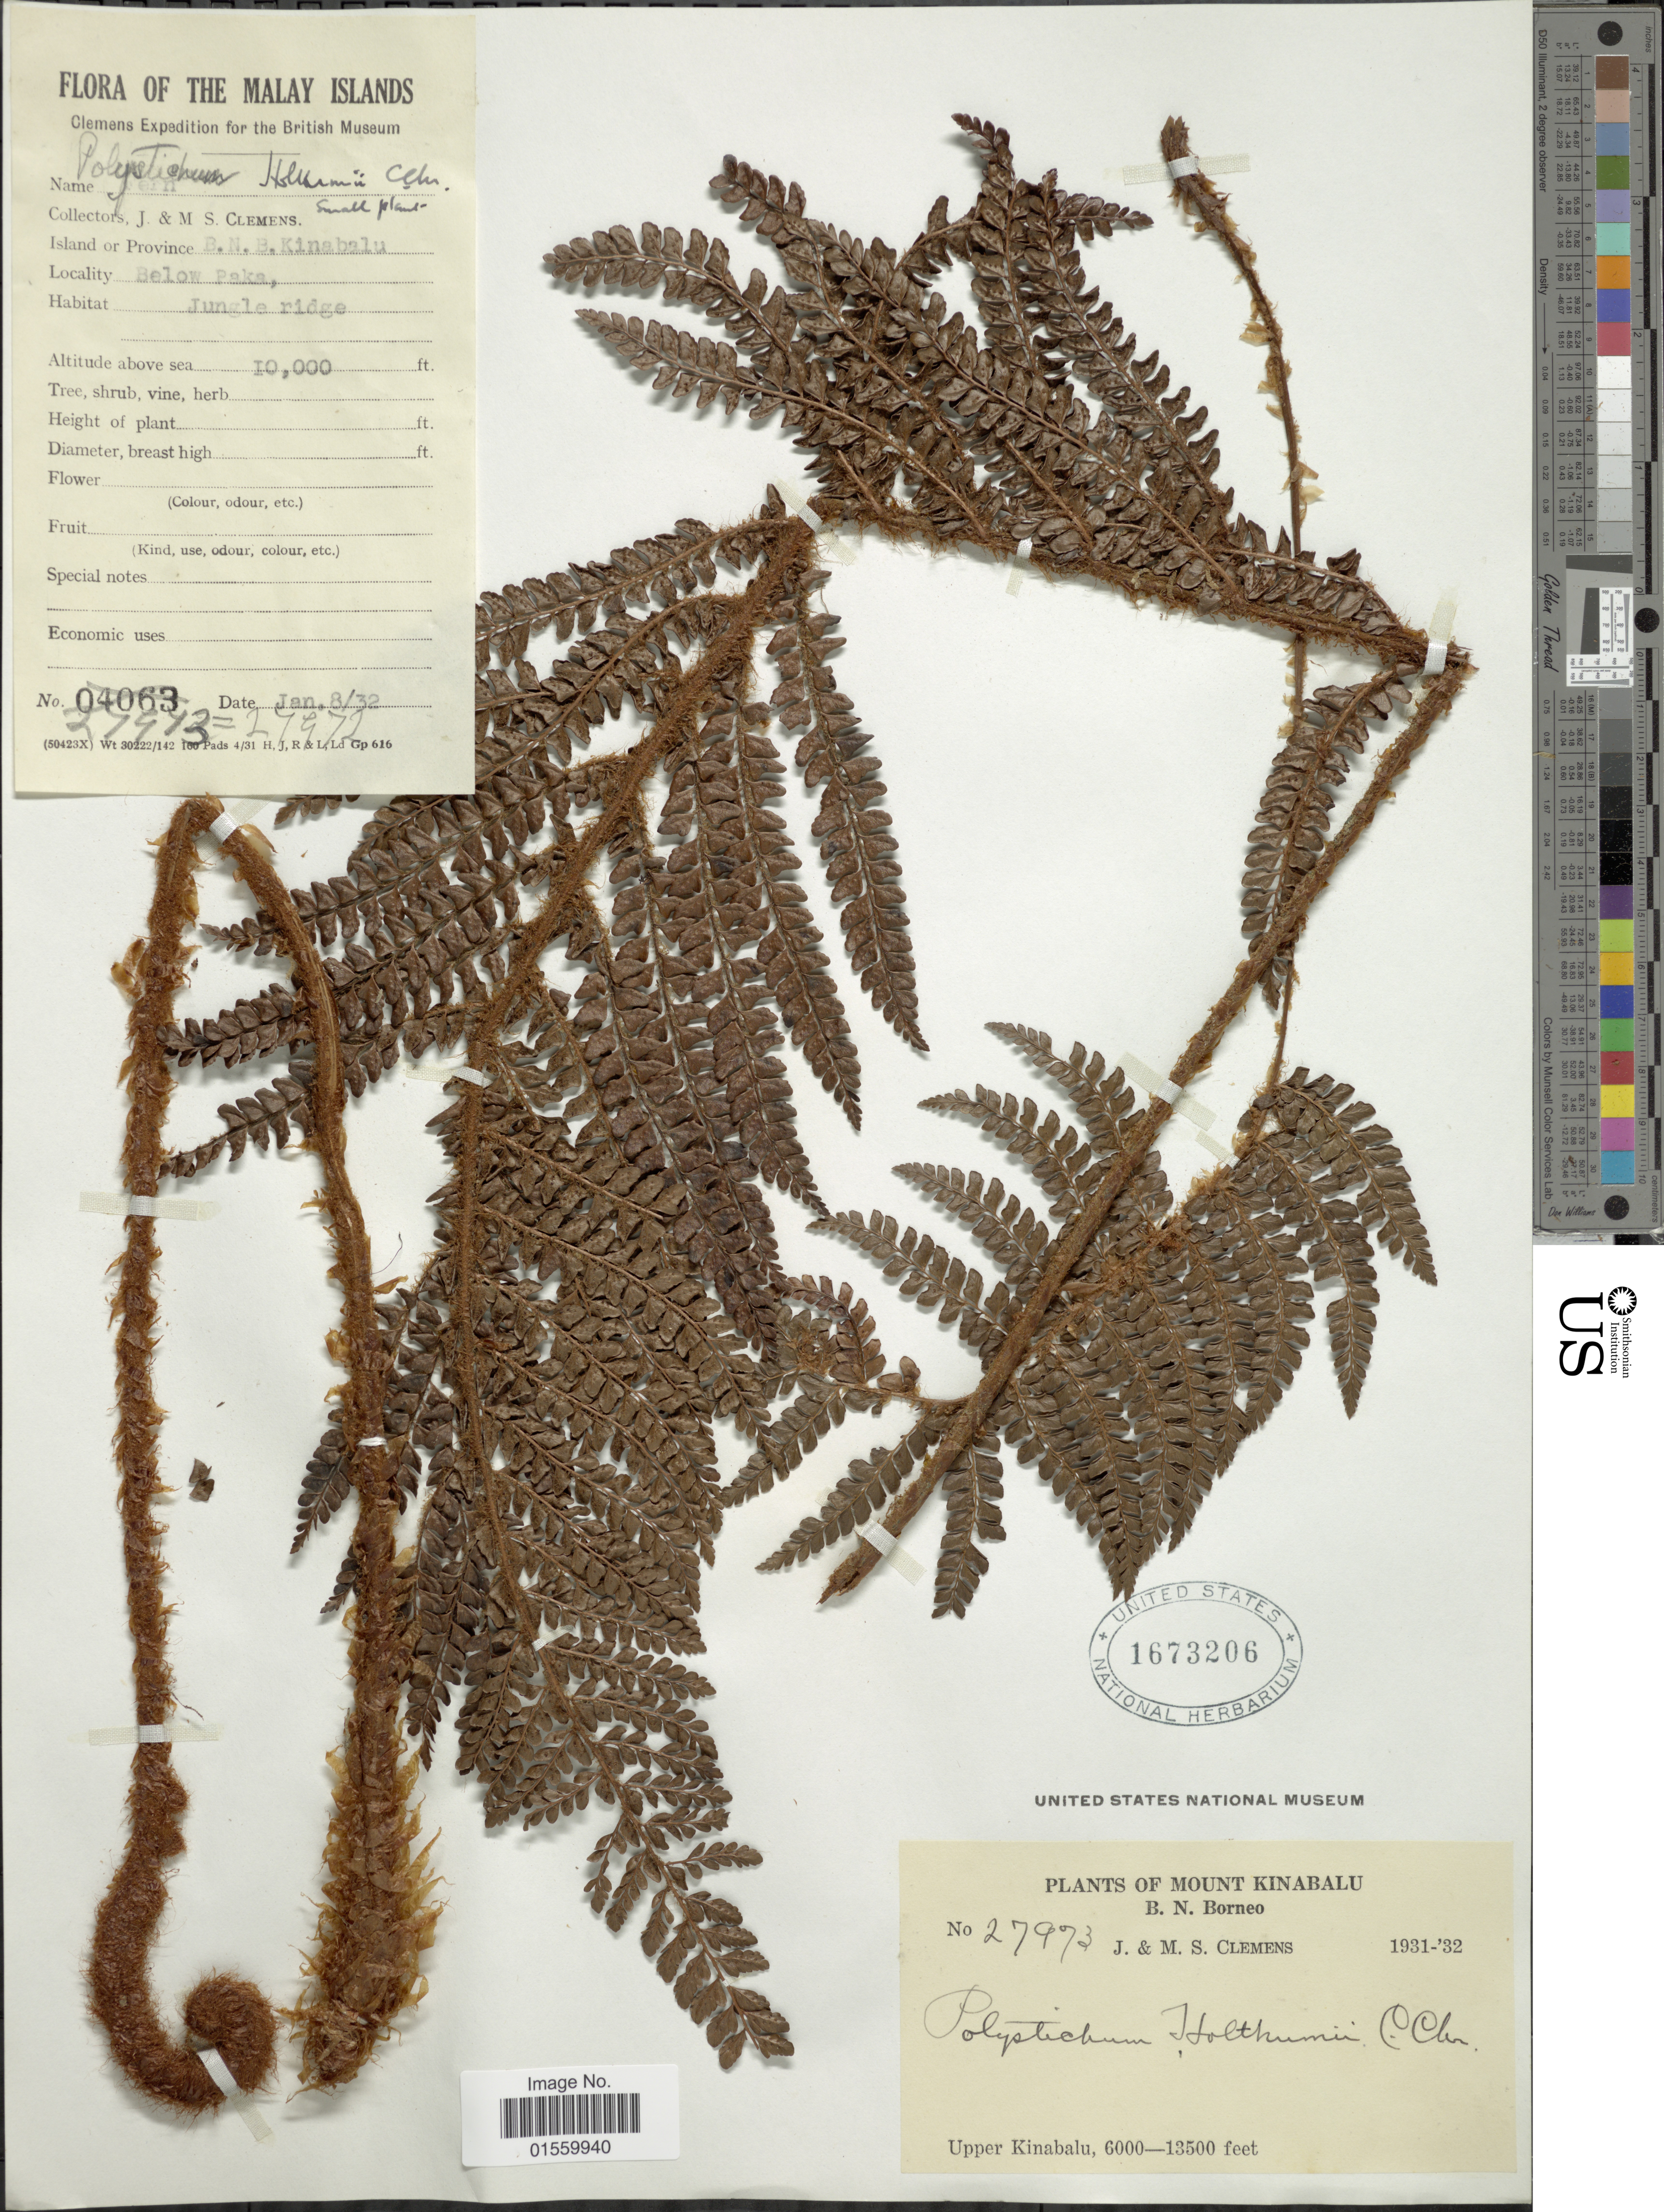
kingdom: Plantae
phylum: Tracheophyta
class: Polypodiopsida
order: Polypodiales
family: Dryopteridaceae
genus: Polystichum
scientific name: Polystichum holttumii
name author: C. Chr.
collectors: J. Clemens & M. S. Clemens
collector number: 27973=27972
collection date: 1932-01-08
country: Malaysia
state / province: Sabah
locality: Malay Islands, B. N. B., Kinabalu, below Paka, Mount Kinabalu, B. N. Borneo, Upper Kinabalu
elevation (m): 3048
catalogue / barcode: US 1673206